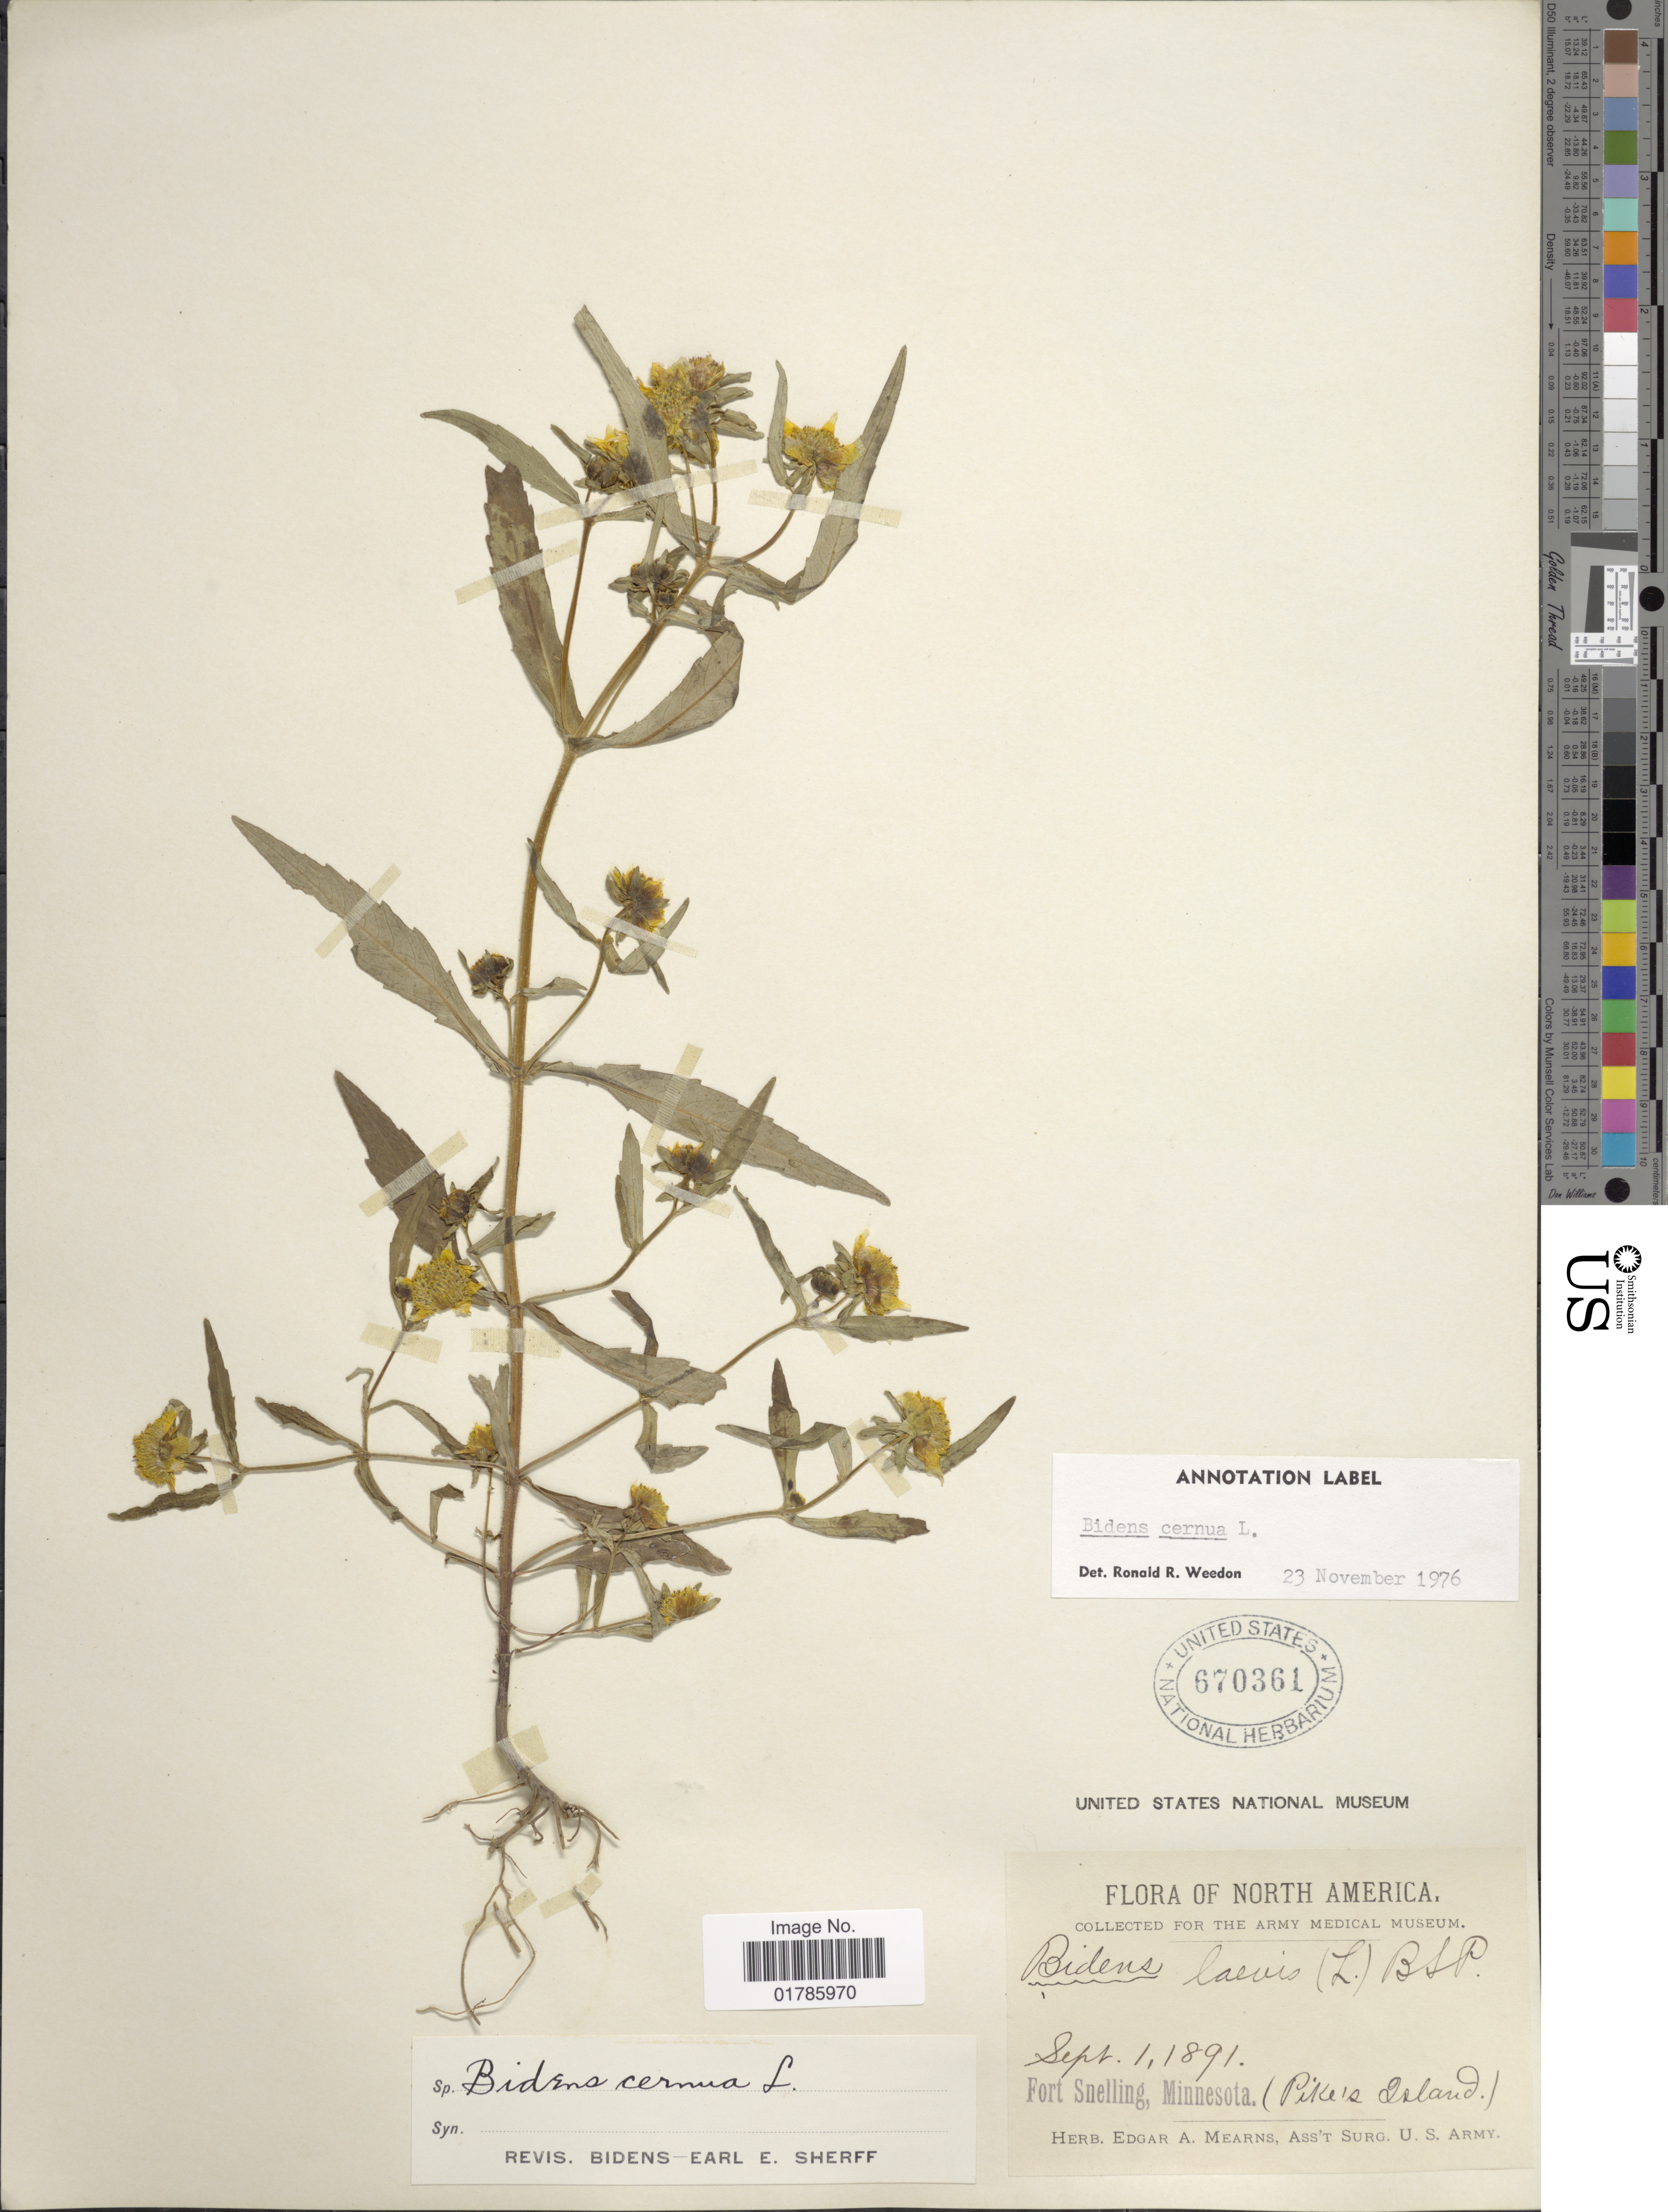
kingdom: Plantae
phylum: Tracheophyta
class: Magnoliopsida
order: Asterales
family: Asteraceae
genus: Bidens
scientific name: Bidens cernua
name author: L.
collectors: ex herb. Edgar A. Mearns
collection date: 1891-09-01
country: United States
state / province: Minnesota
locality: Fort Snelling (Pike's Island)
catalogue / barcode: US 670361